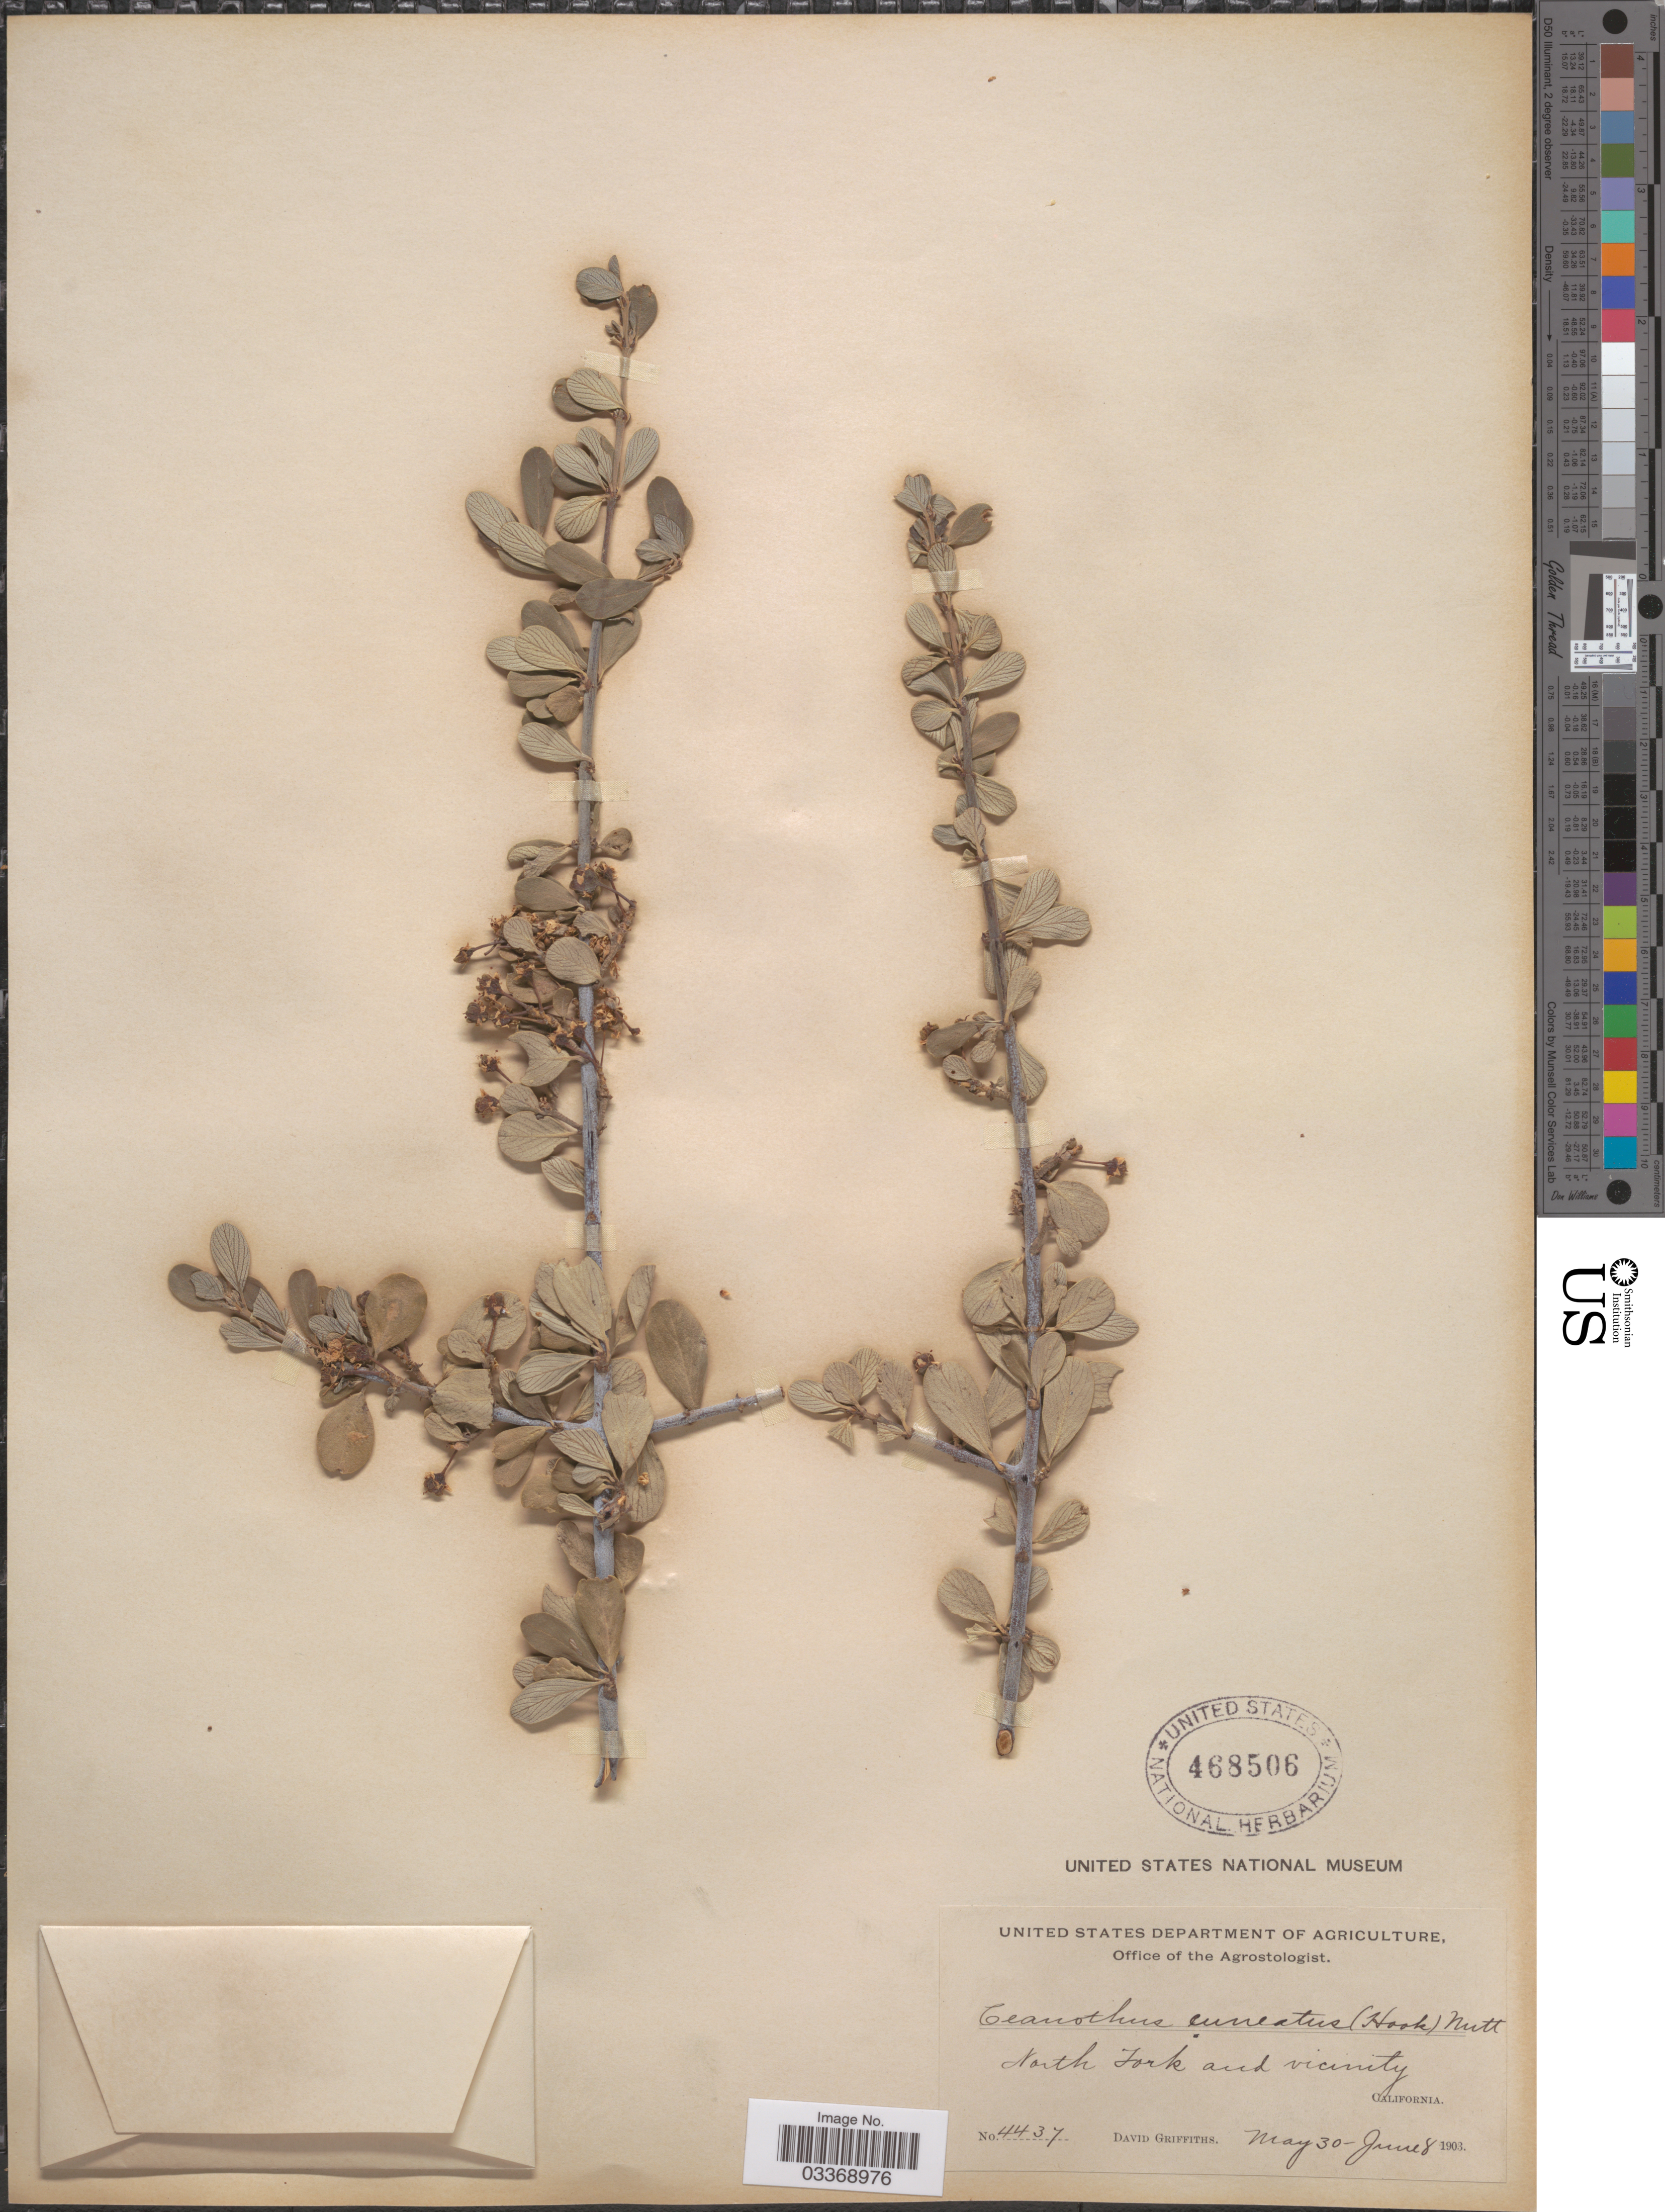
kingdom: Plantae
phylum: Tracheophyta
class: Magnoliopsida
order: Rosales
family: Rhamnaceae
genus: Ceanothus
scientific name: Ceanothus cuneatus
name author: (Hook.) Nutt.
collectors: D. Griffiths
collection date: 1903-05-30/1903-06-08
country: United States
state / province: California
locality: North Fork and vicinity.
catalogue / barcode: US 468506